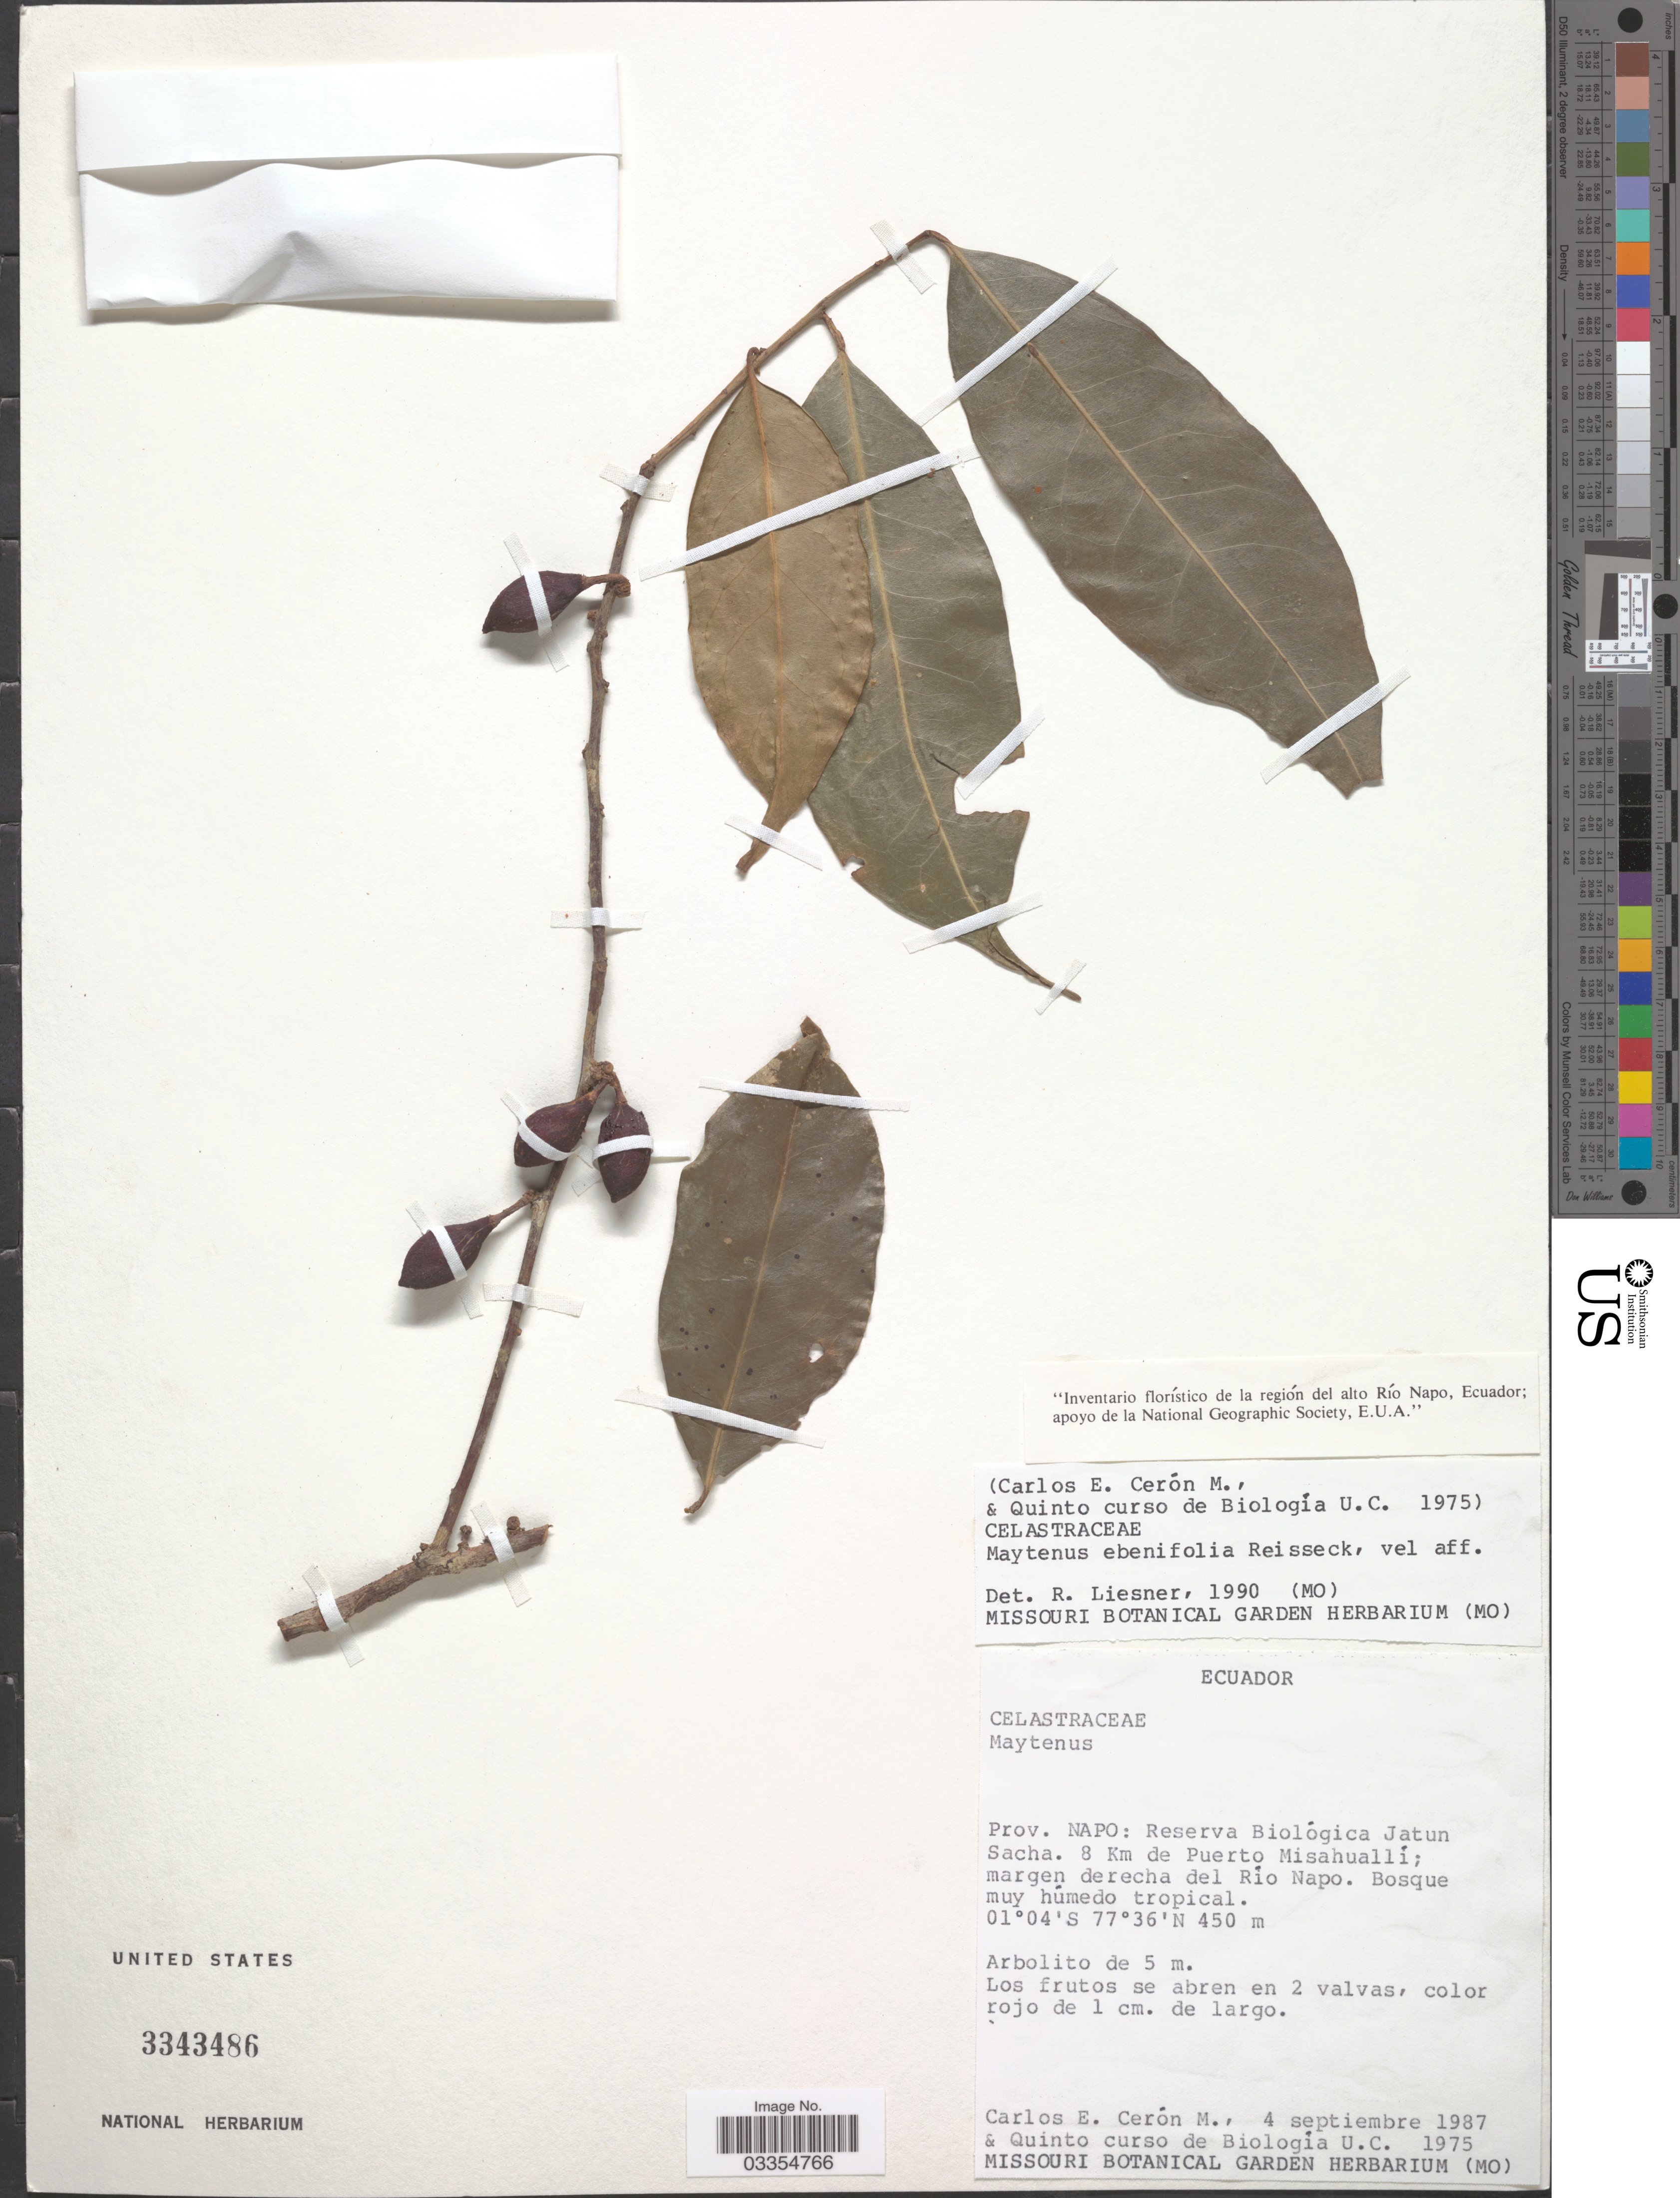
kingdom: Plantae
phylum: Tracheophyta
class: Magnoliopsida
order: Celastrales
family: Celastraceae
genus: Maytenus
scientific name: Maytenus ebenifolia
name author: Reissek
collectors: C. E. Cerón M. & Quinto curso de Biologia U. C.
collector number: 1975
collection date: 1987-09-04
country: Ecuador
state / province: Napo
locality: Reserva Biológica Jatun Sacha. 8 Km de Puerto Misahuallí; margen derecha del Río Napo.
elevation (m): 450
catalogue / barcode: US 3343486